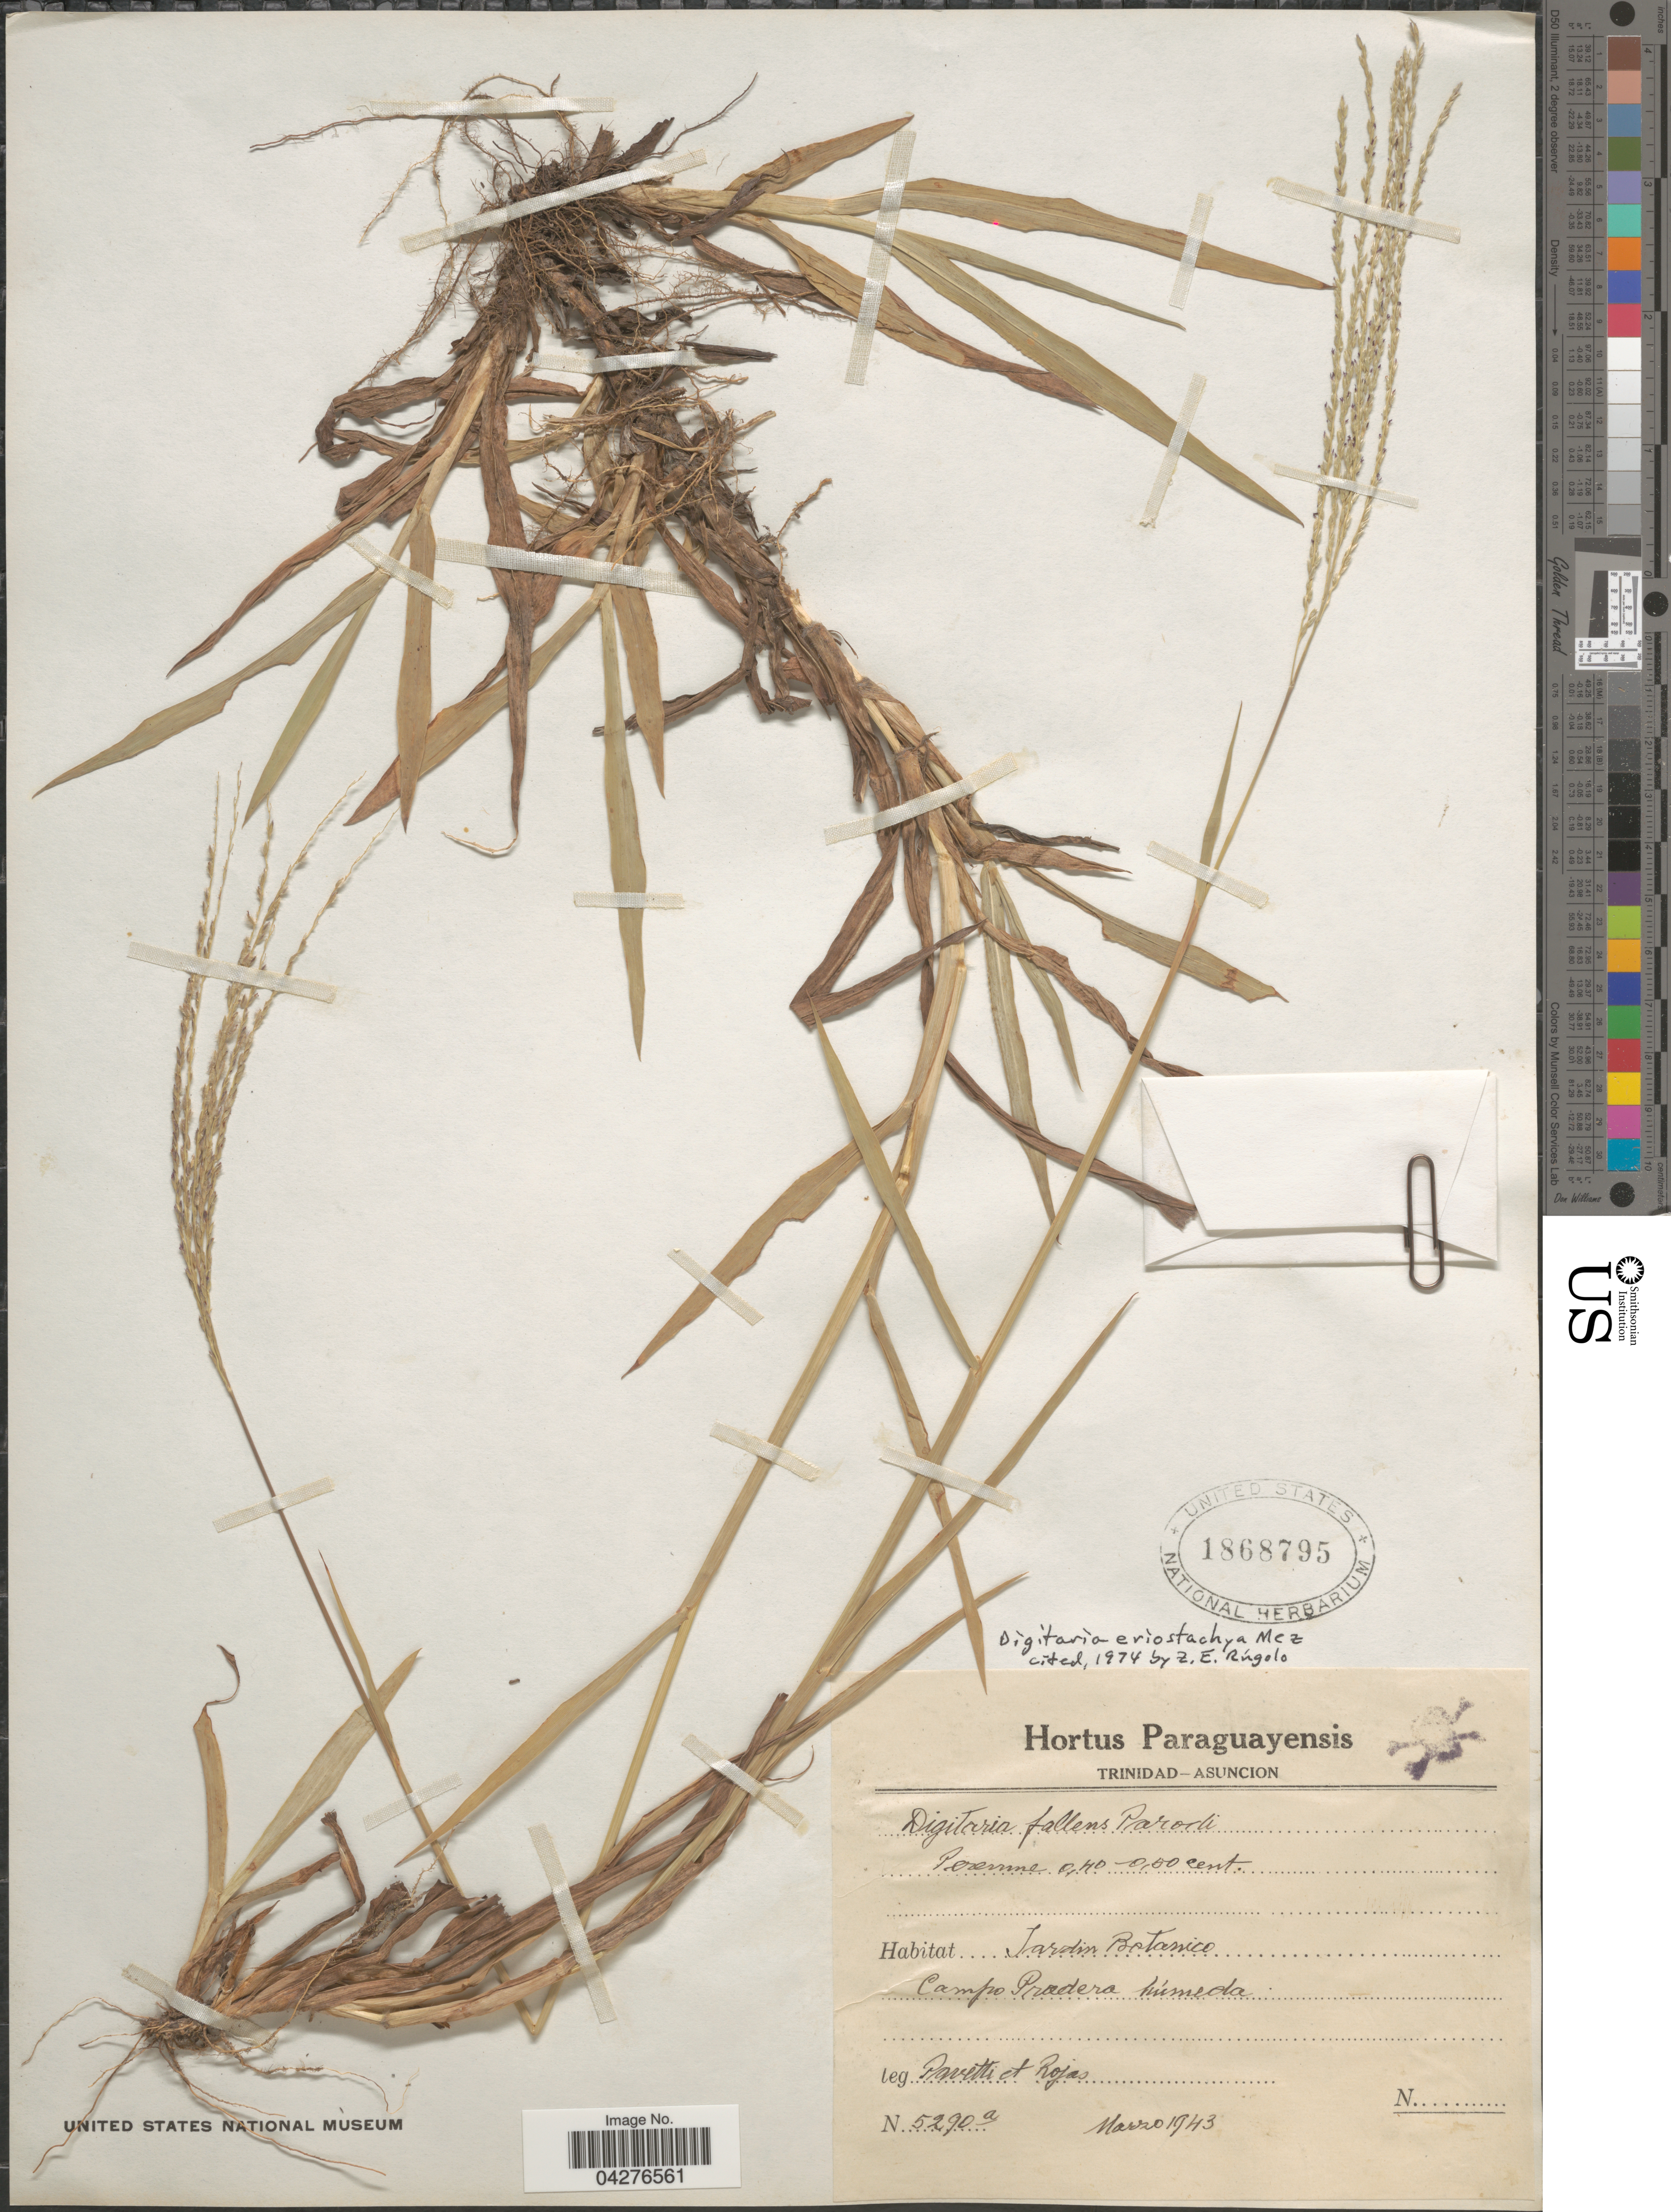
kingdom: Plantae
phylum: Tracheophyta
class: Liliopsida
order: Poales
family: Poaceae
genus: Digitaria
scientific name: Digitaria eriostachya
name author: Mez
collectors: -. Pavetti & Rojas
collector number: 5290a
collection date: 1943-03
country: Paraguay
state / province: Asuncion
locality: Jardin Botanico. Campo Pradera húmeda.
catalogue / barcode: US 1868795